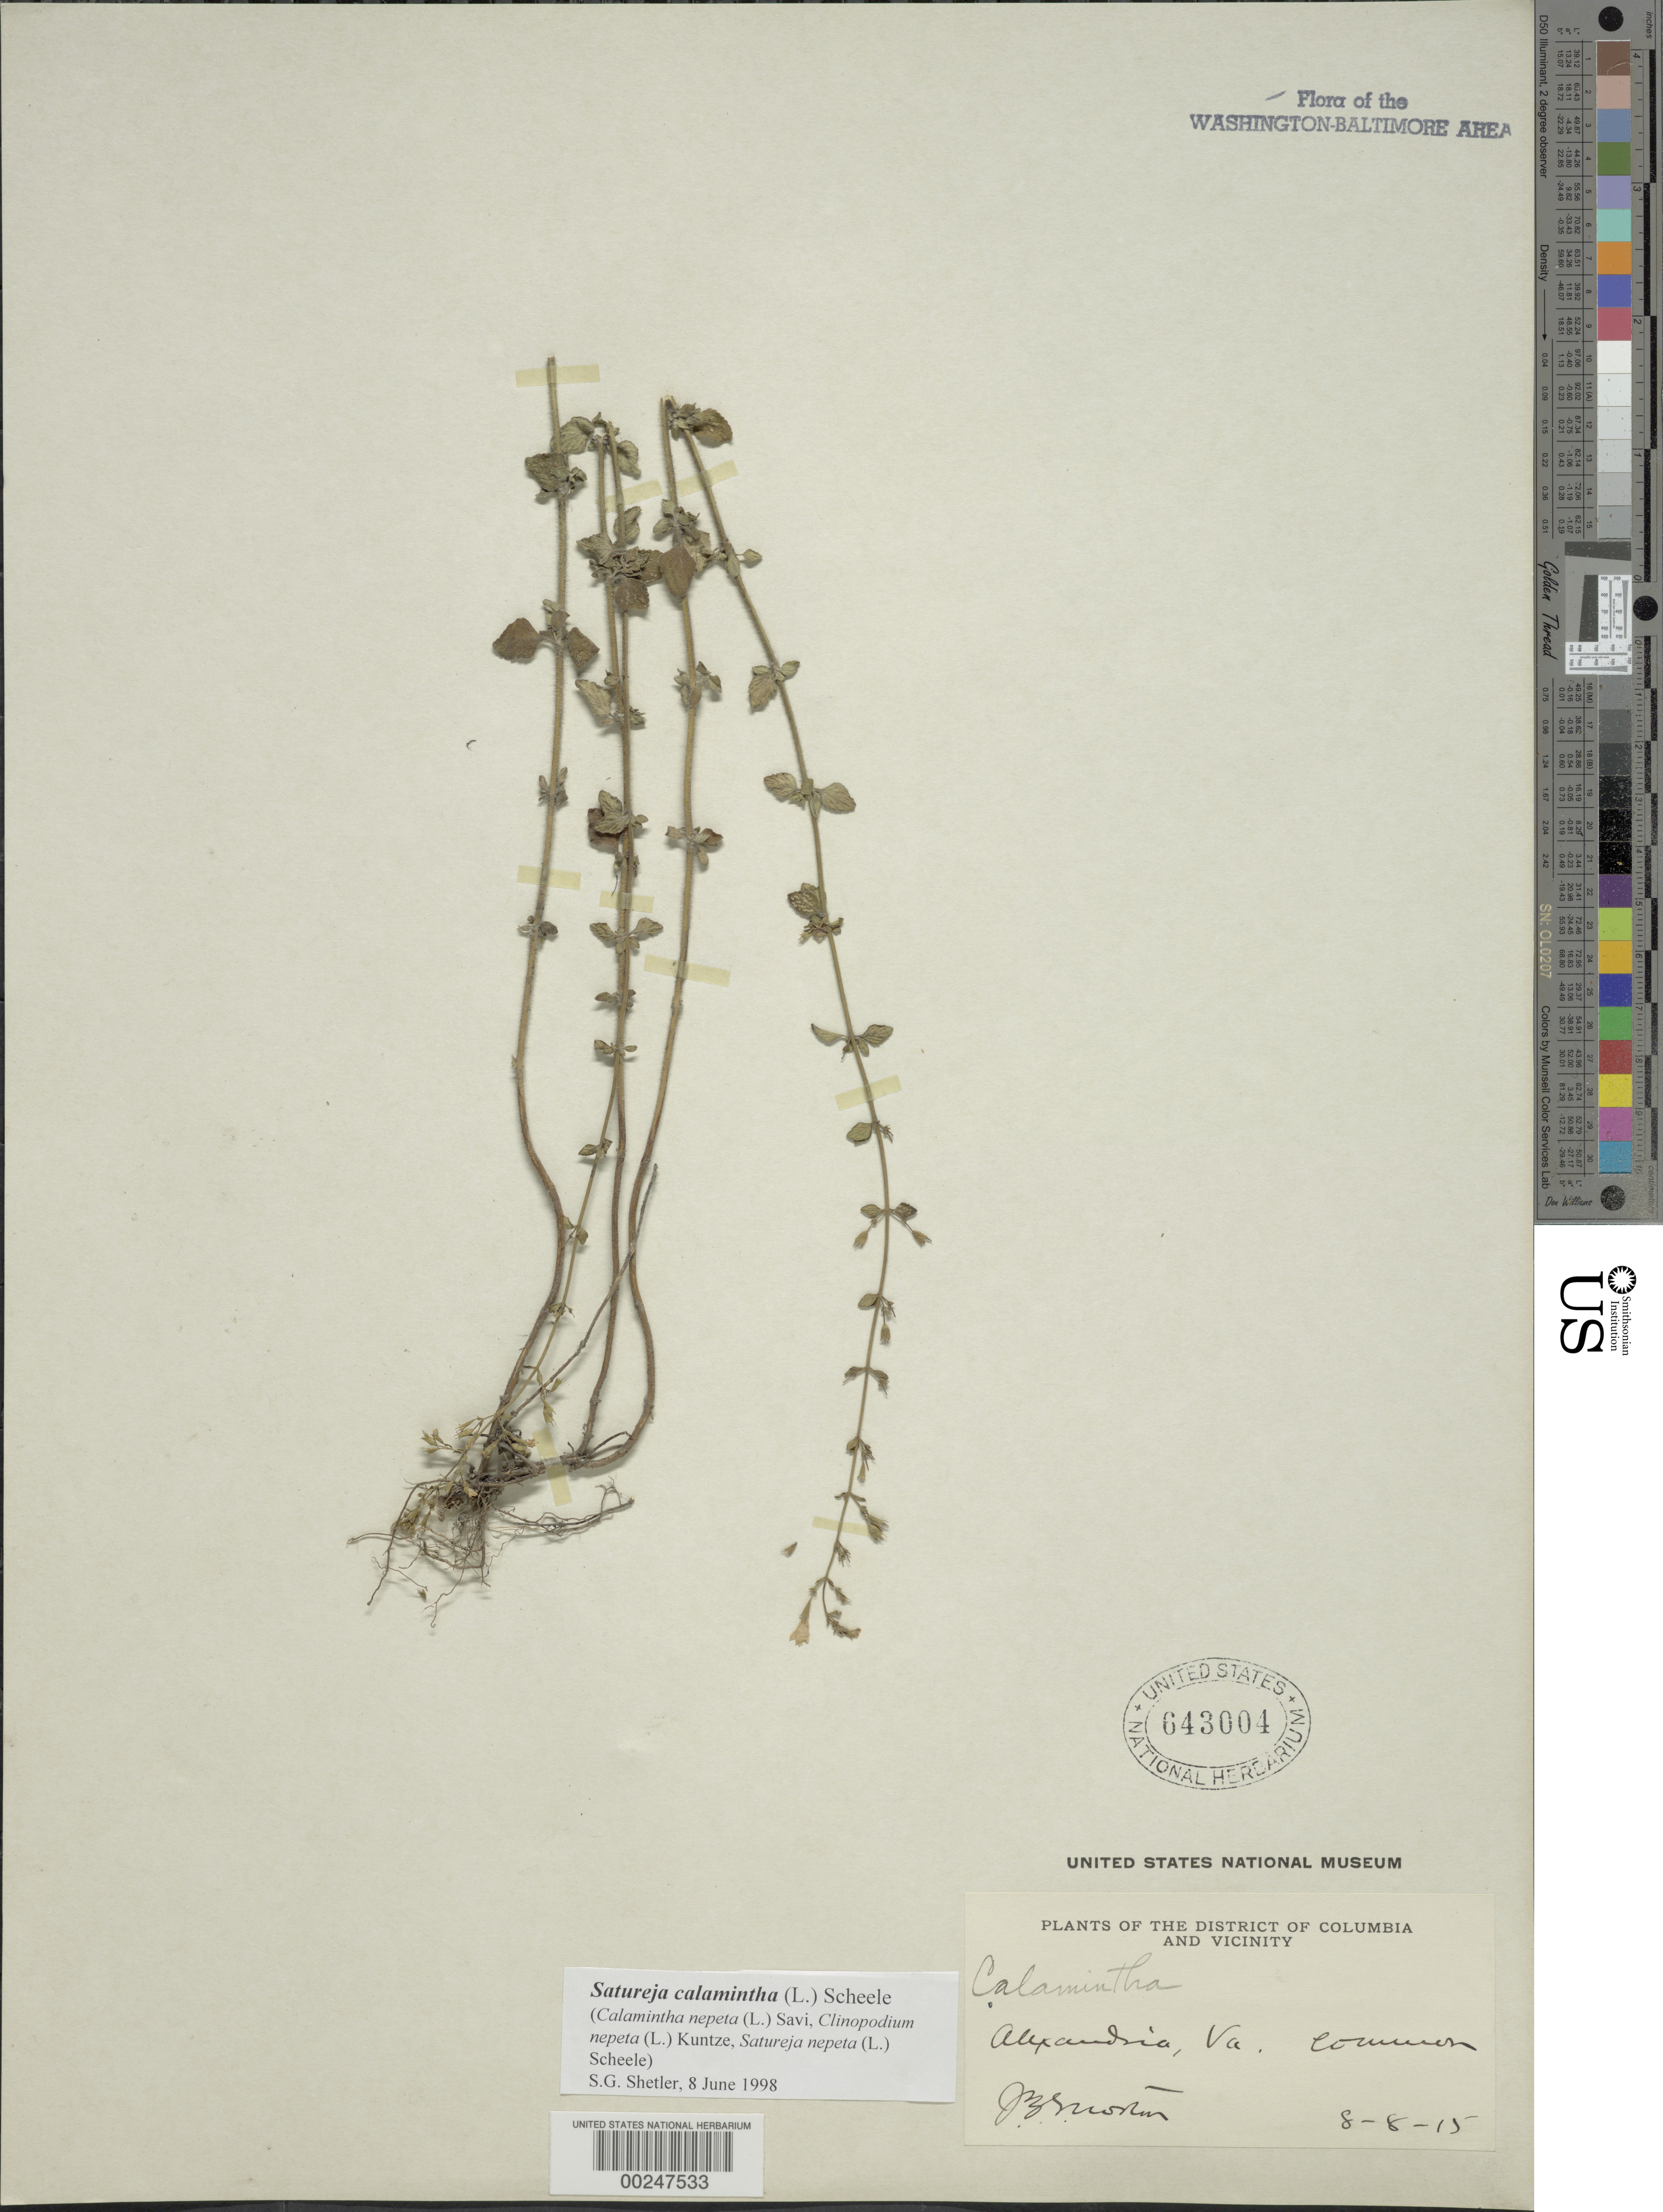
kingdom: Plantae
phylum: Tracheophyta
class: Magnoliopsida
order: Lamiales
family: Lamiaceae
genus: Clinopodium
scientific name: Clinopodium nepeta subsp. glandulosum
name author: (Req.) Govaerts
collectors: J. S. Morton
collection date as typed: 08 Aug 1915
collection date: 1915-08-08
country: United States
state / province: Virginia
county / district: City of Alexandria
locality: Alexandria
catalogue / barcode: US 643004